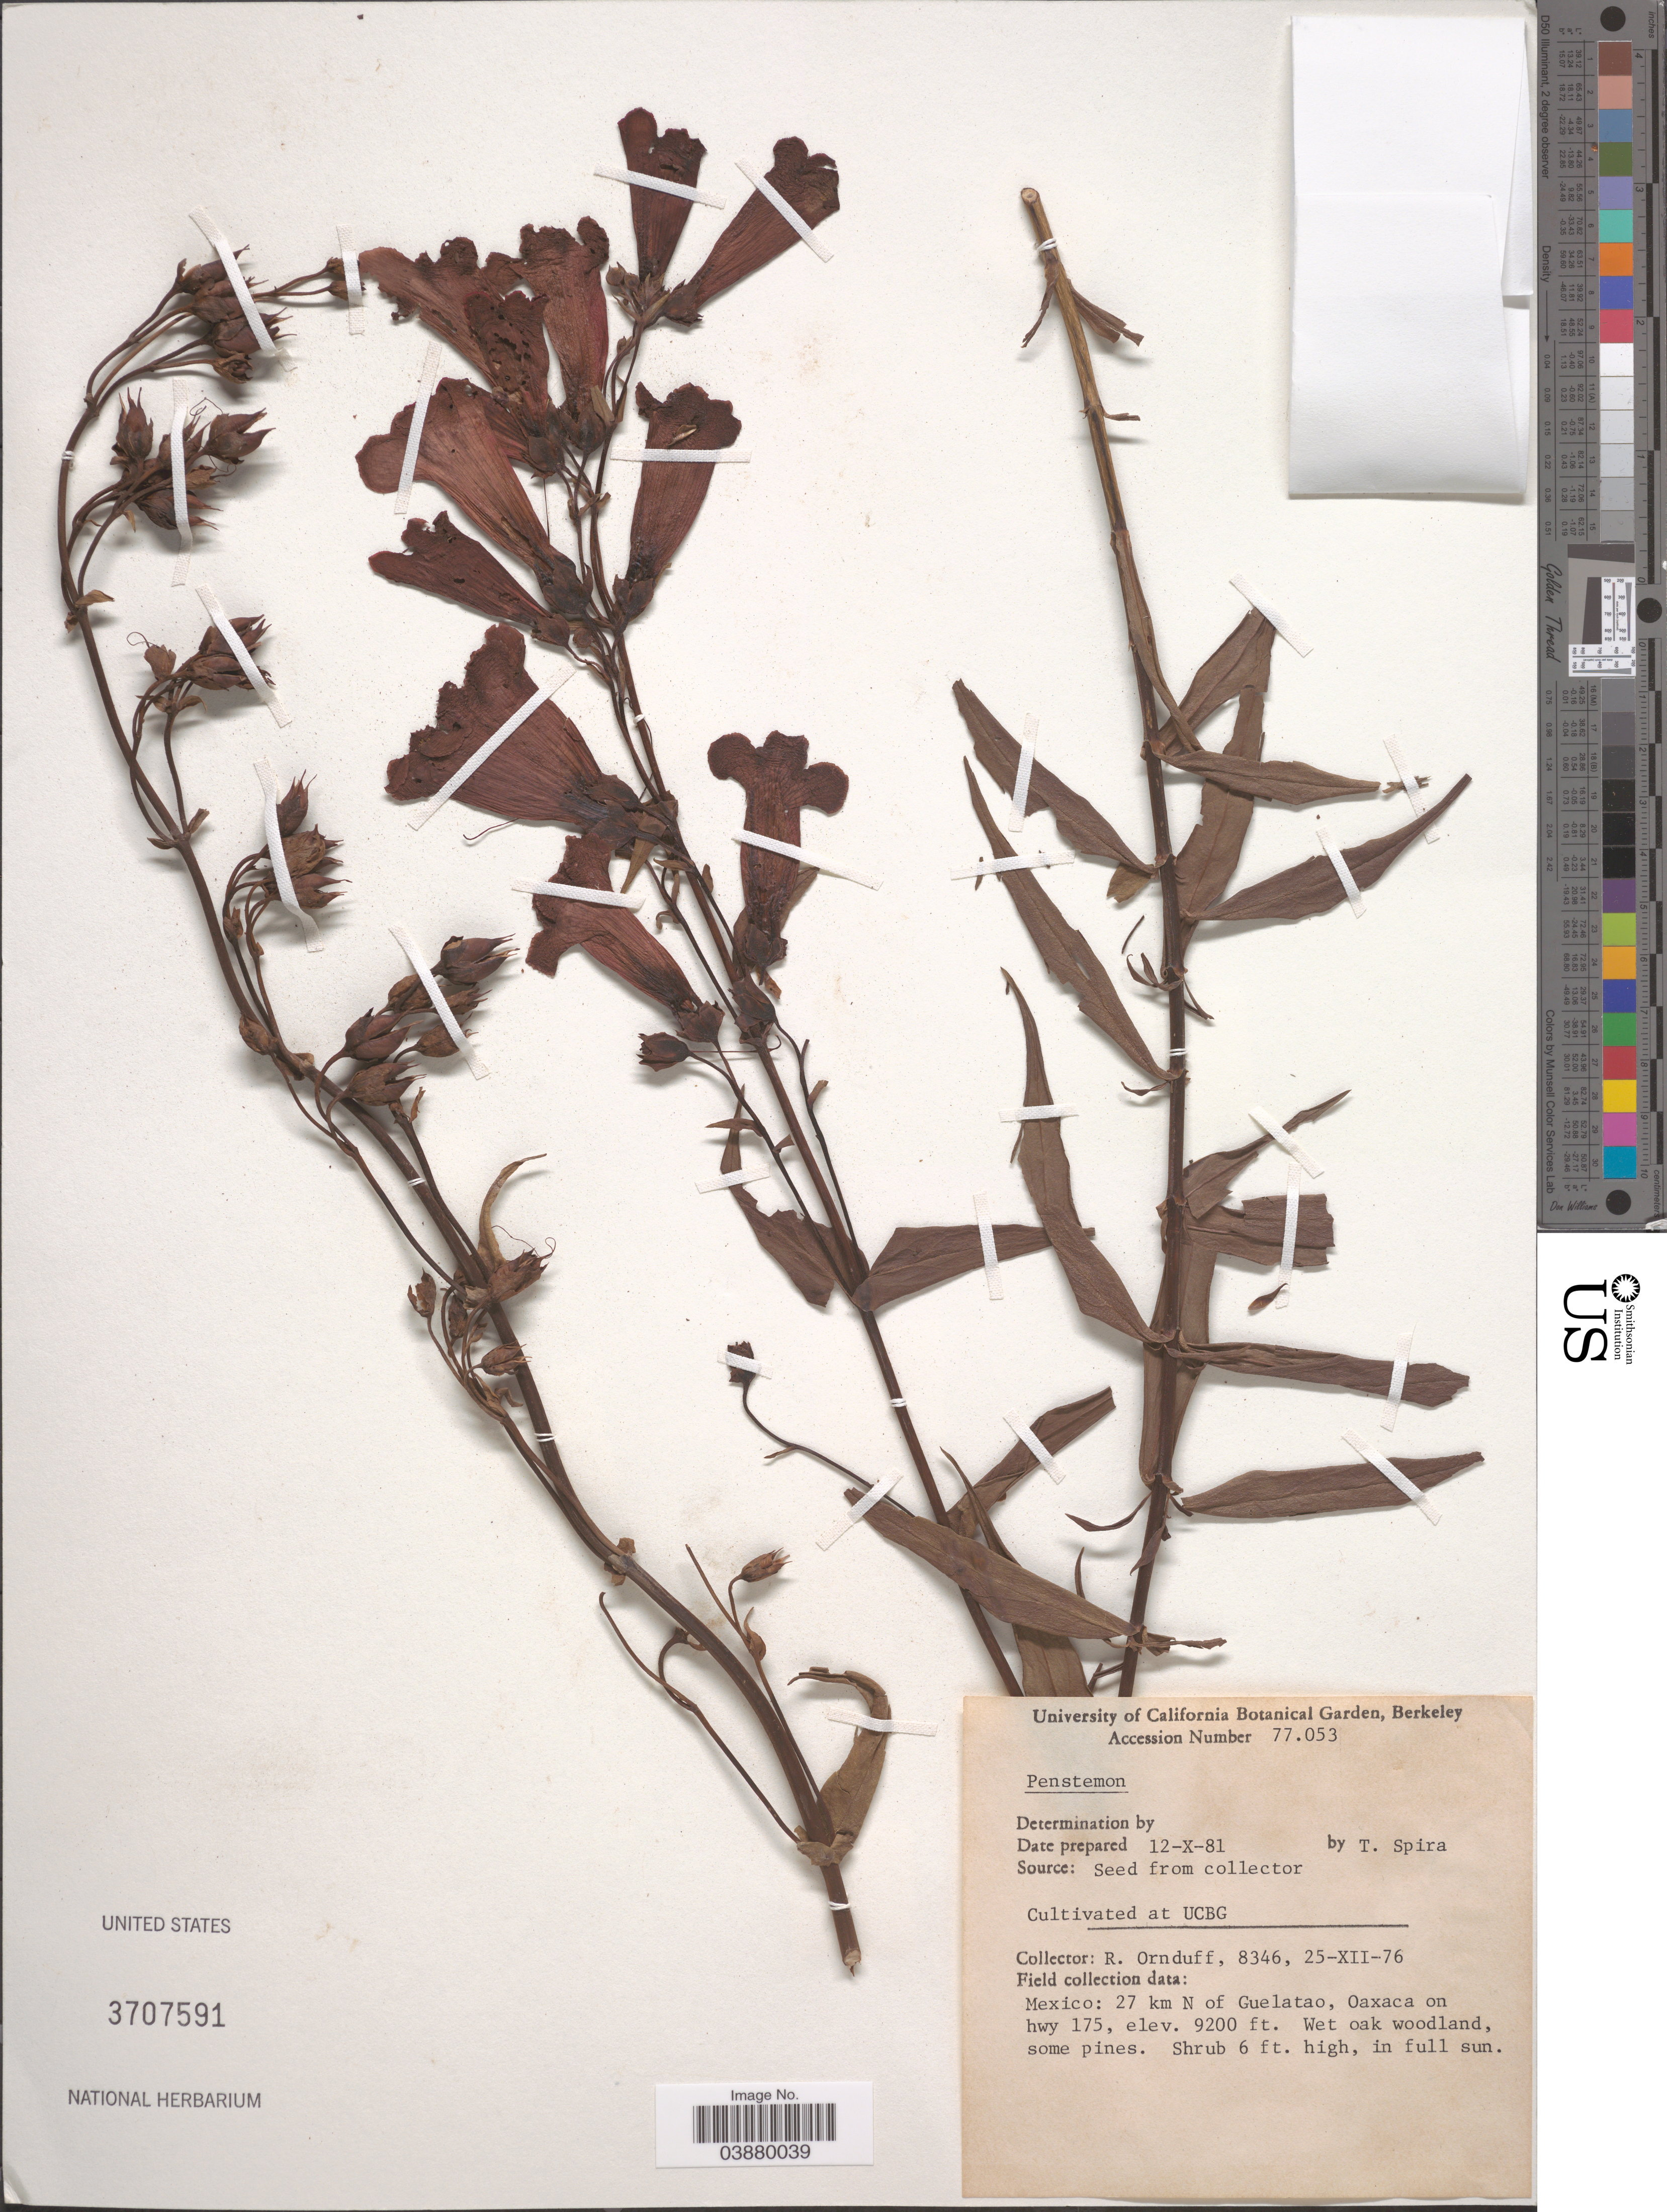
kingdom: Plantae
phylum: Tracheophyta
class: Magnoliopsida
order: Lamiales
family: Plantaginaceae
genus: Penstemon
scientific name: Penstemon sp.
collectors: T. Spira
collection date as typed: Transcribed d/m/y: 12/10/81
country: United States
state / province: California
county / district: Alameda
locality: At UCBG. University of California Botanical Garden, Berkeley.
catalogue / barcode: US 3707591